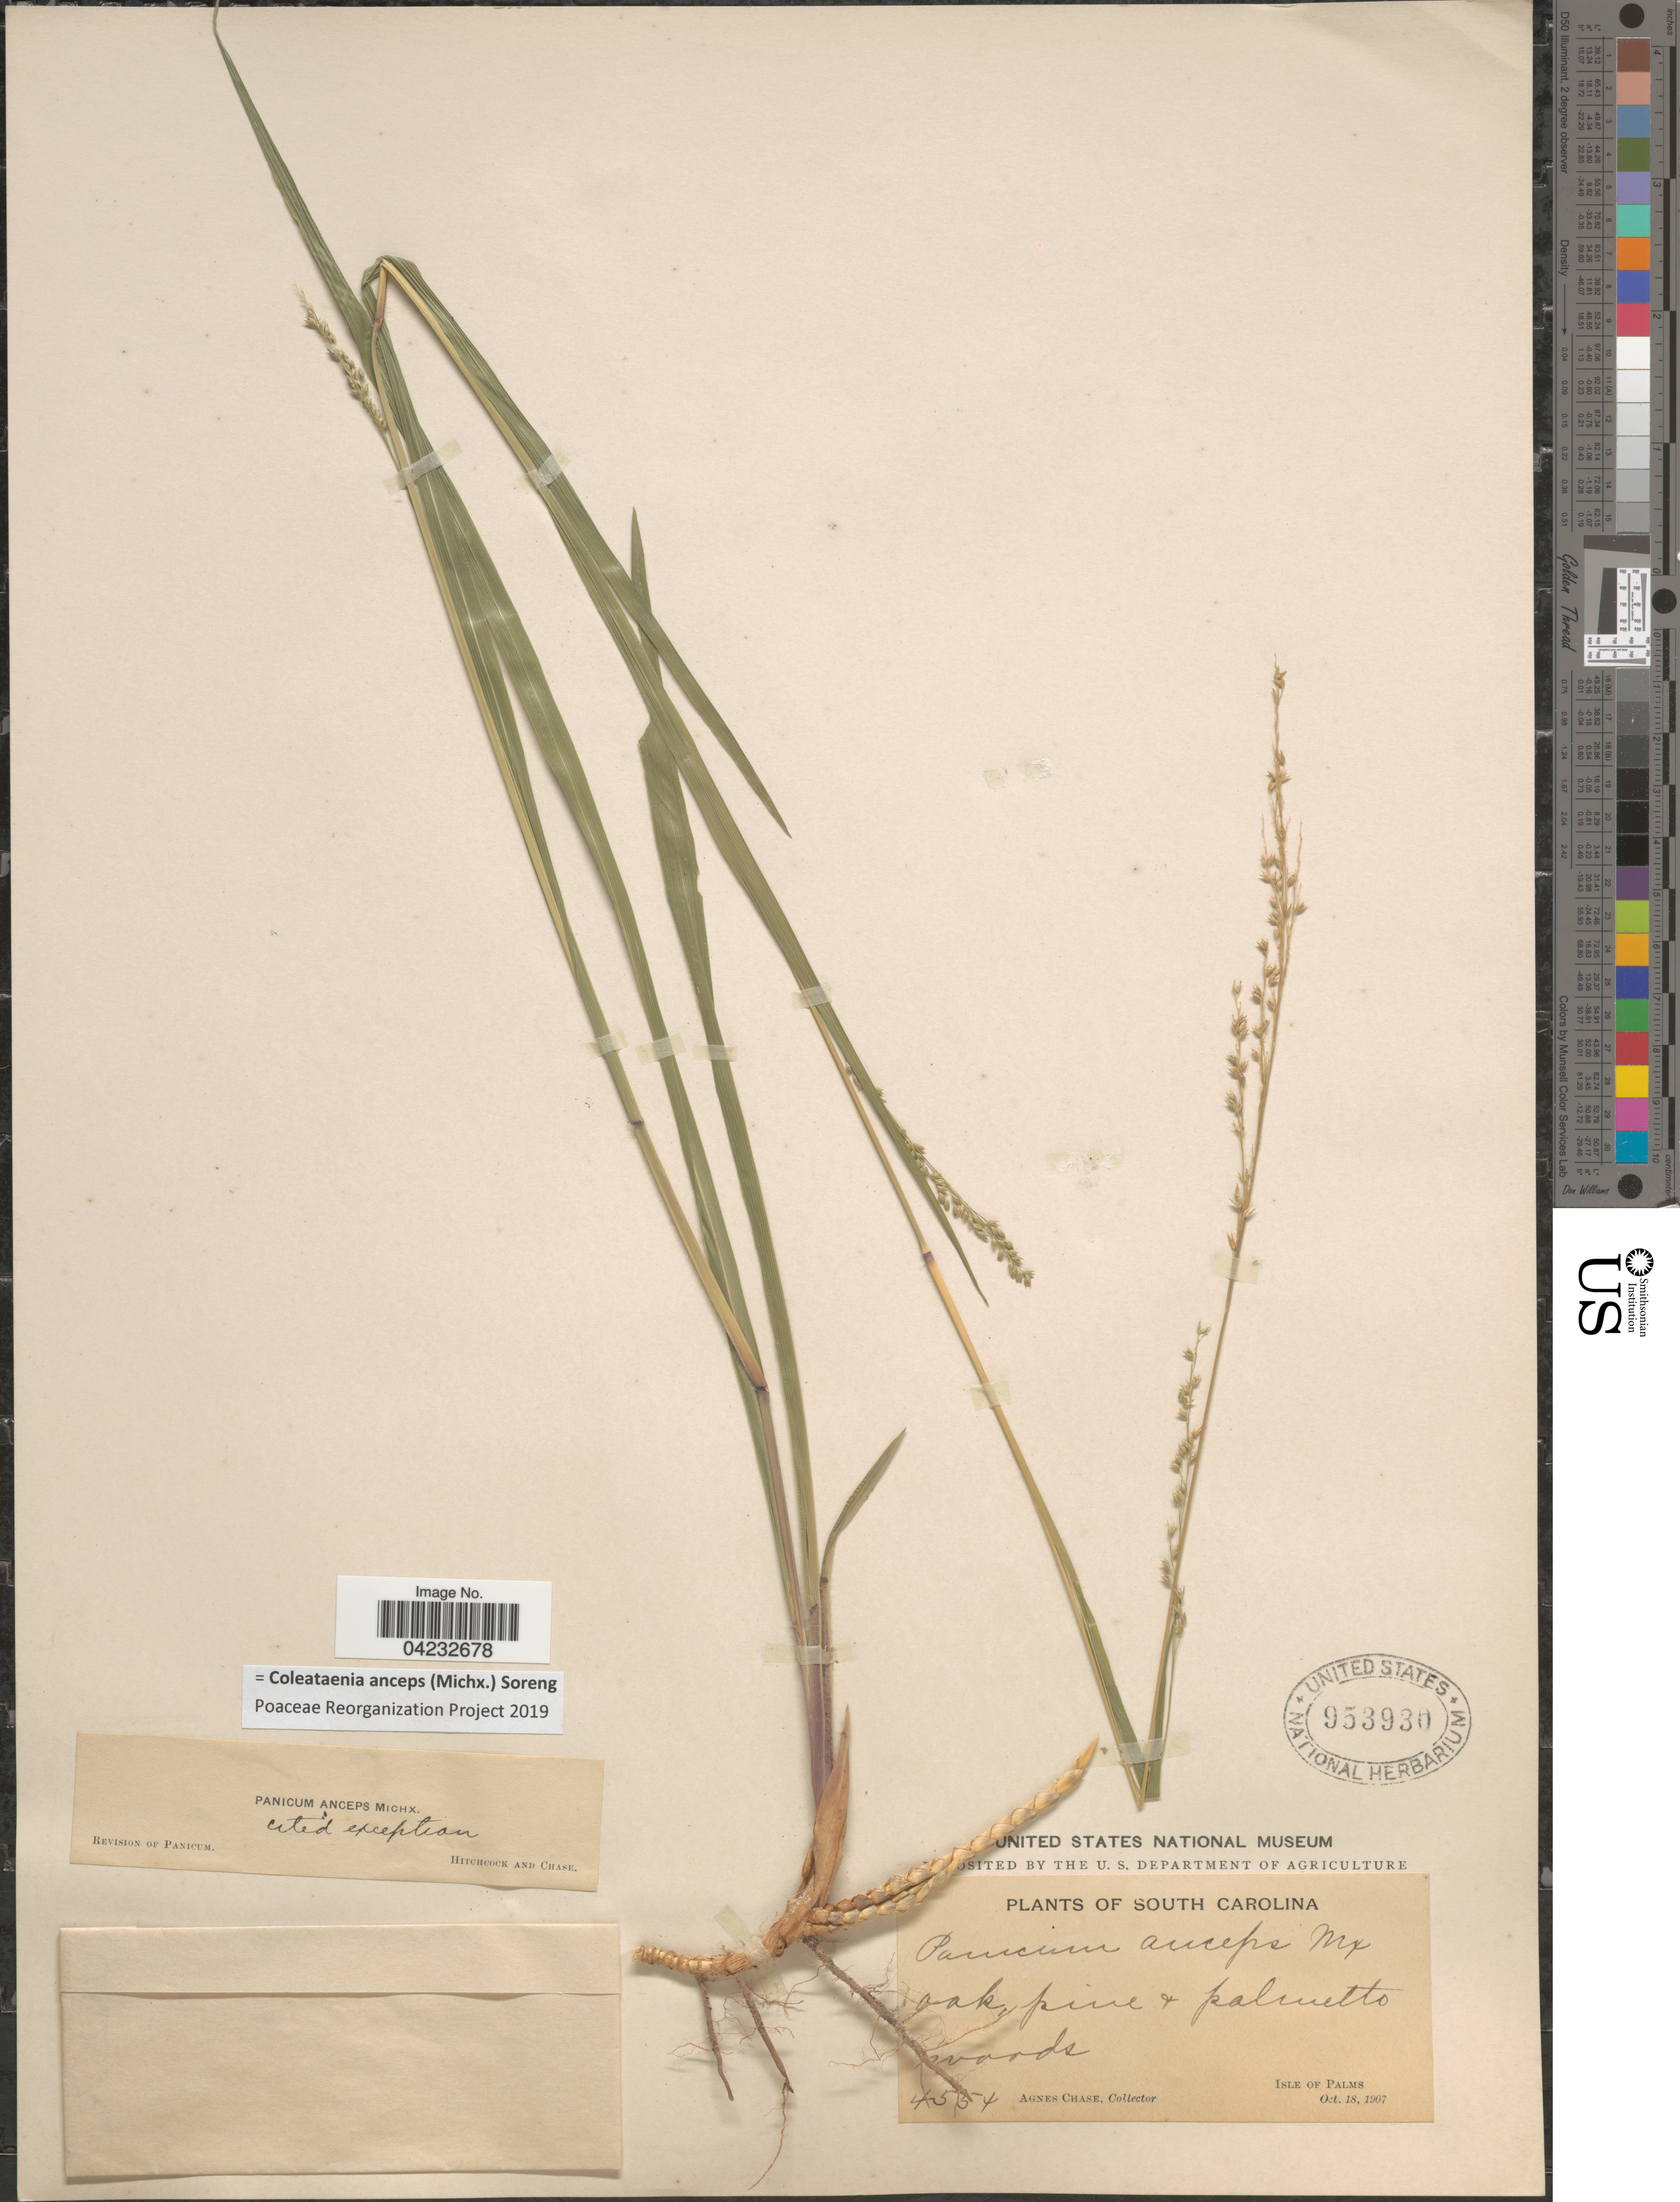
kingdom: Plantae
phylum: Tracheophyta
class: Liliopsida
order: Poales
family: Poaceae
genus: Coleataenia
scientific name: Coleataenia anceps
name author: (Michx.) Soreng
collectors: A. Chase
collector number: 4554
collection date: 1907-10-18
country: United States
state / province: South Carolina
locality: Isle of Palms.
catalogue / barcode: US 953930